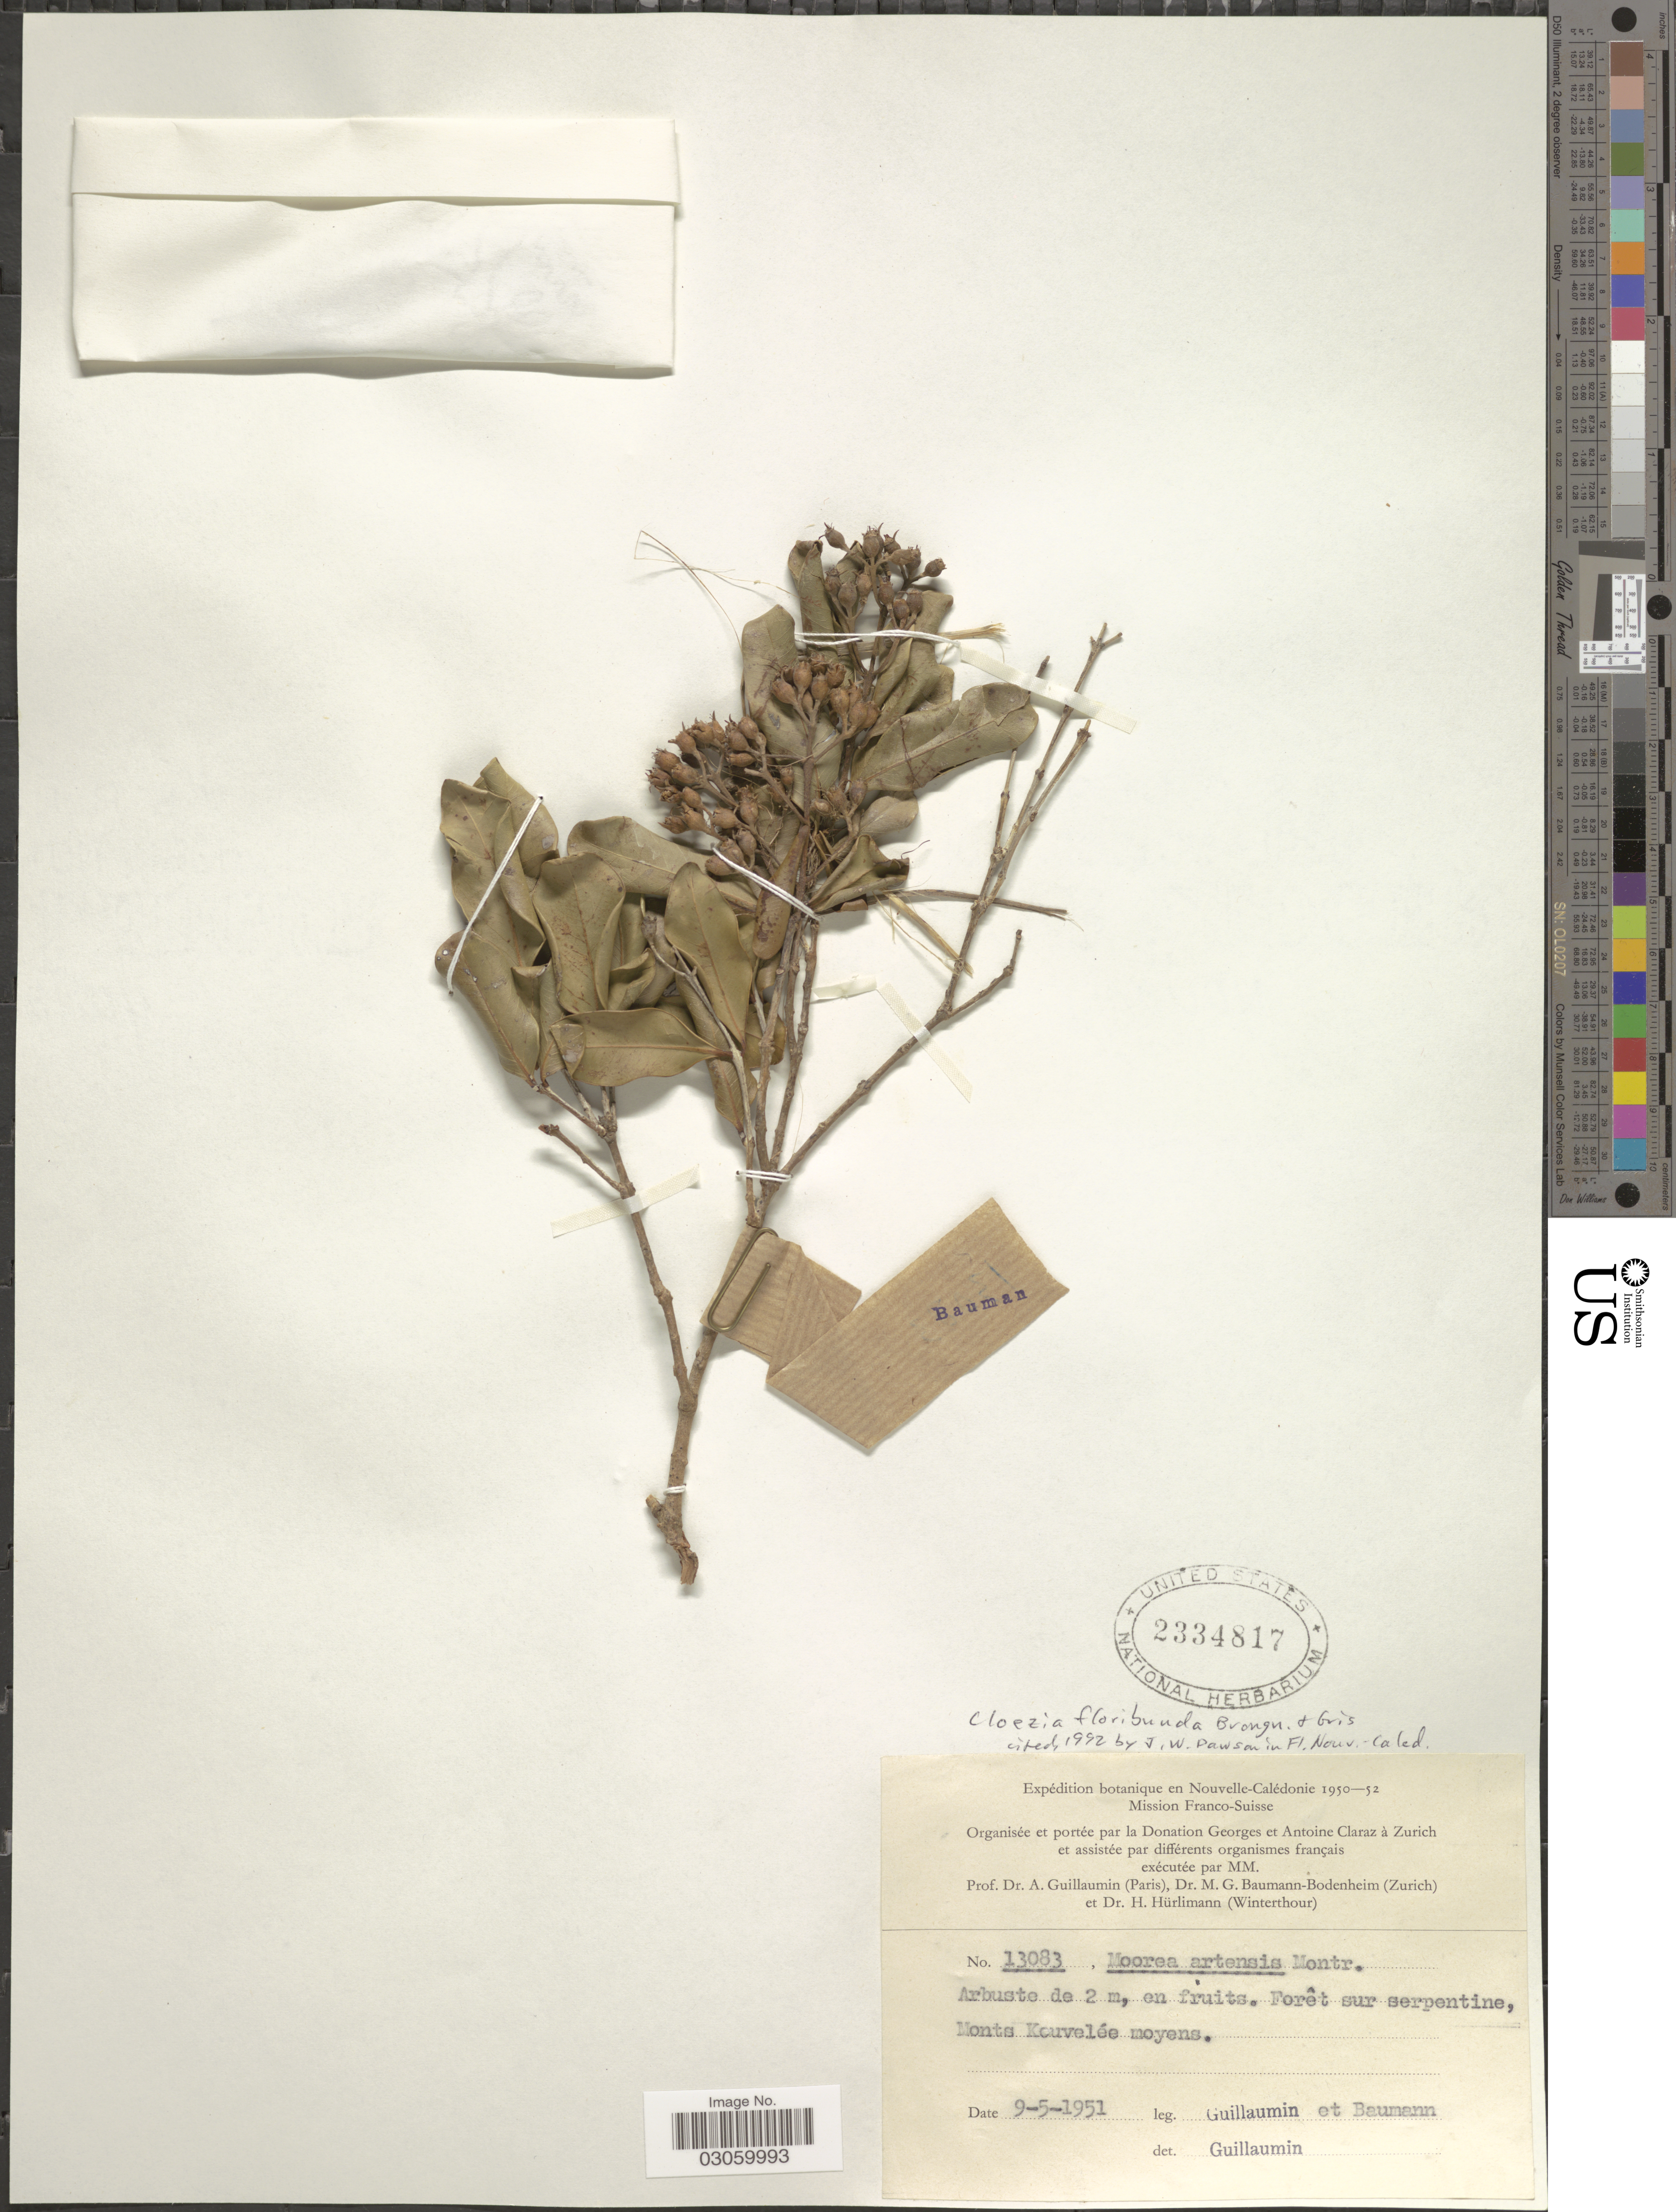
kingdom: Plantae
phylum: Tracheophyta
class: Magnoliopsida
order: Myrtales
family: Myrtaceae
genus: Cloezia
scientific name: Cloezia floribunda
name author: Brongn. & Gris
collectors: A. Guillaumin & M. G. Baumann-Bodenheim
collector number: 13083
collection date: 1951-05-09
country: New Caledonia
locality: Nouvelle-Calédonie, Forêt sur serpentine, Monts Keuvelée moyens.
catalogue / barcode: US 2334817